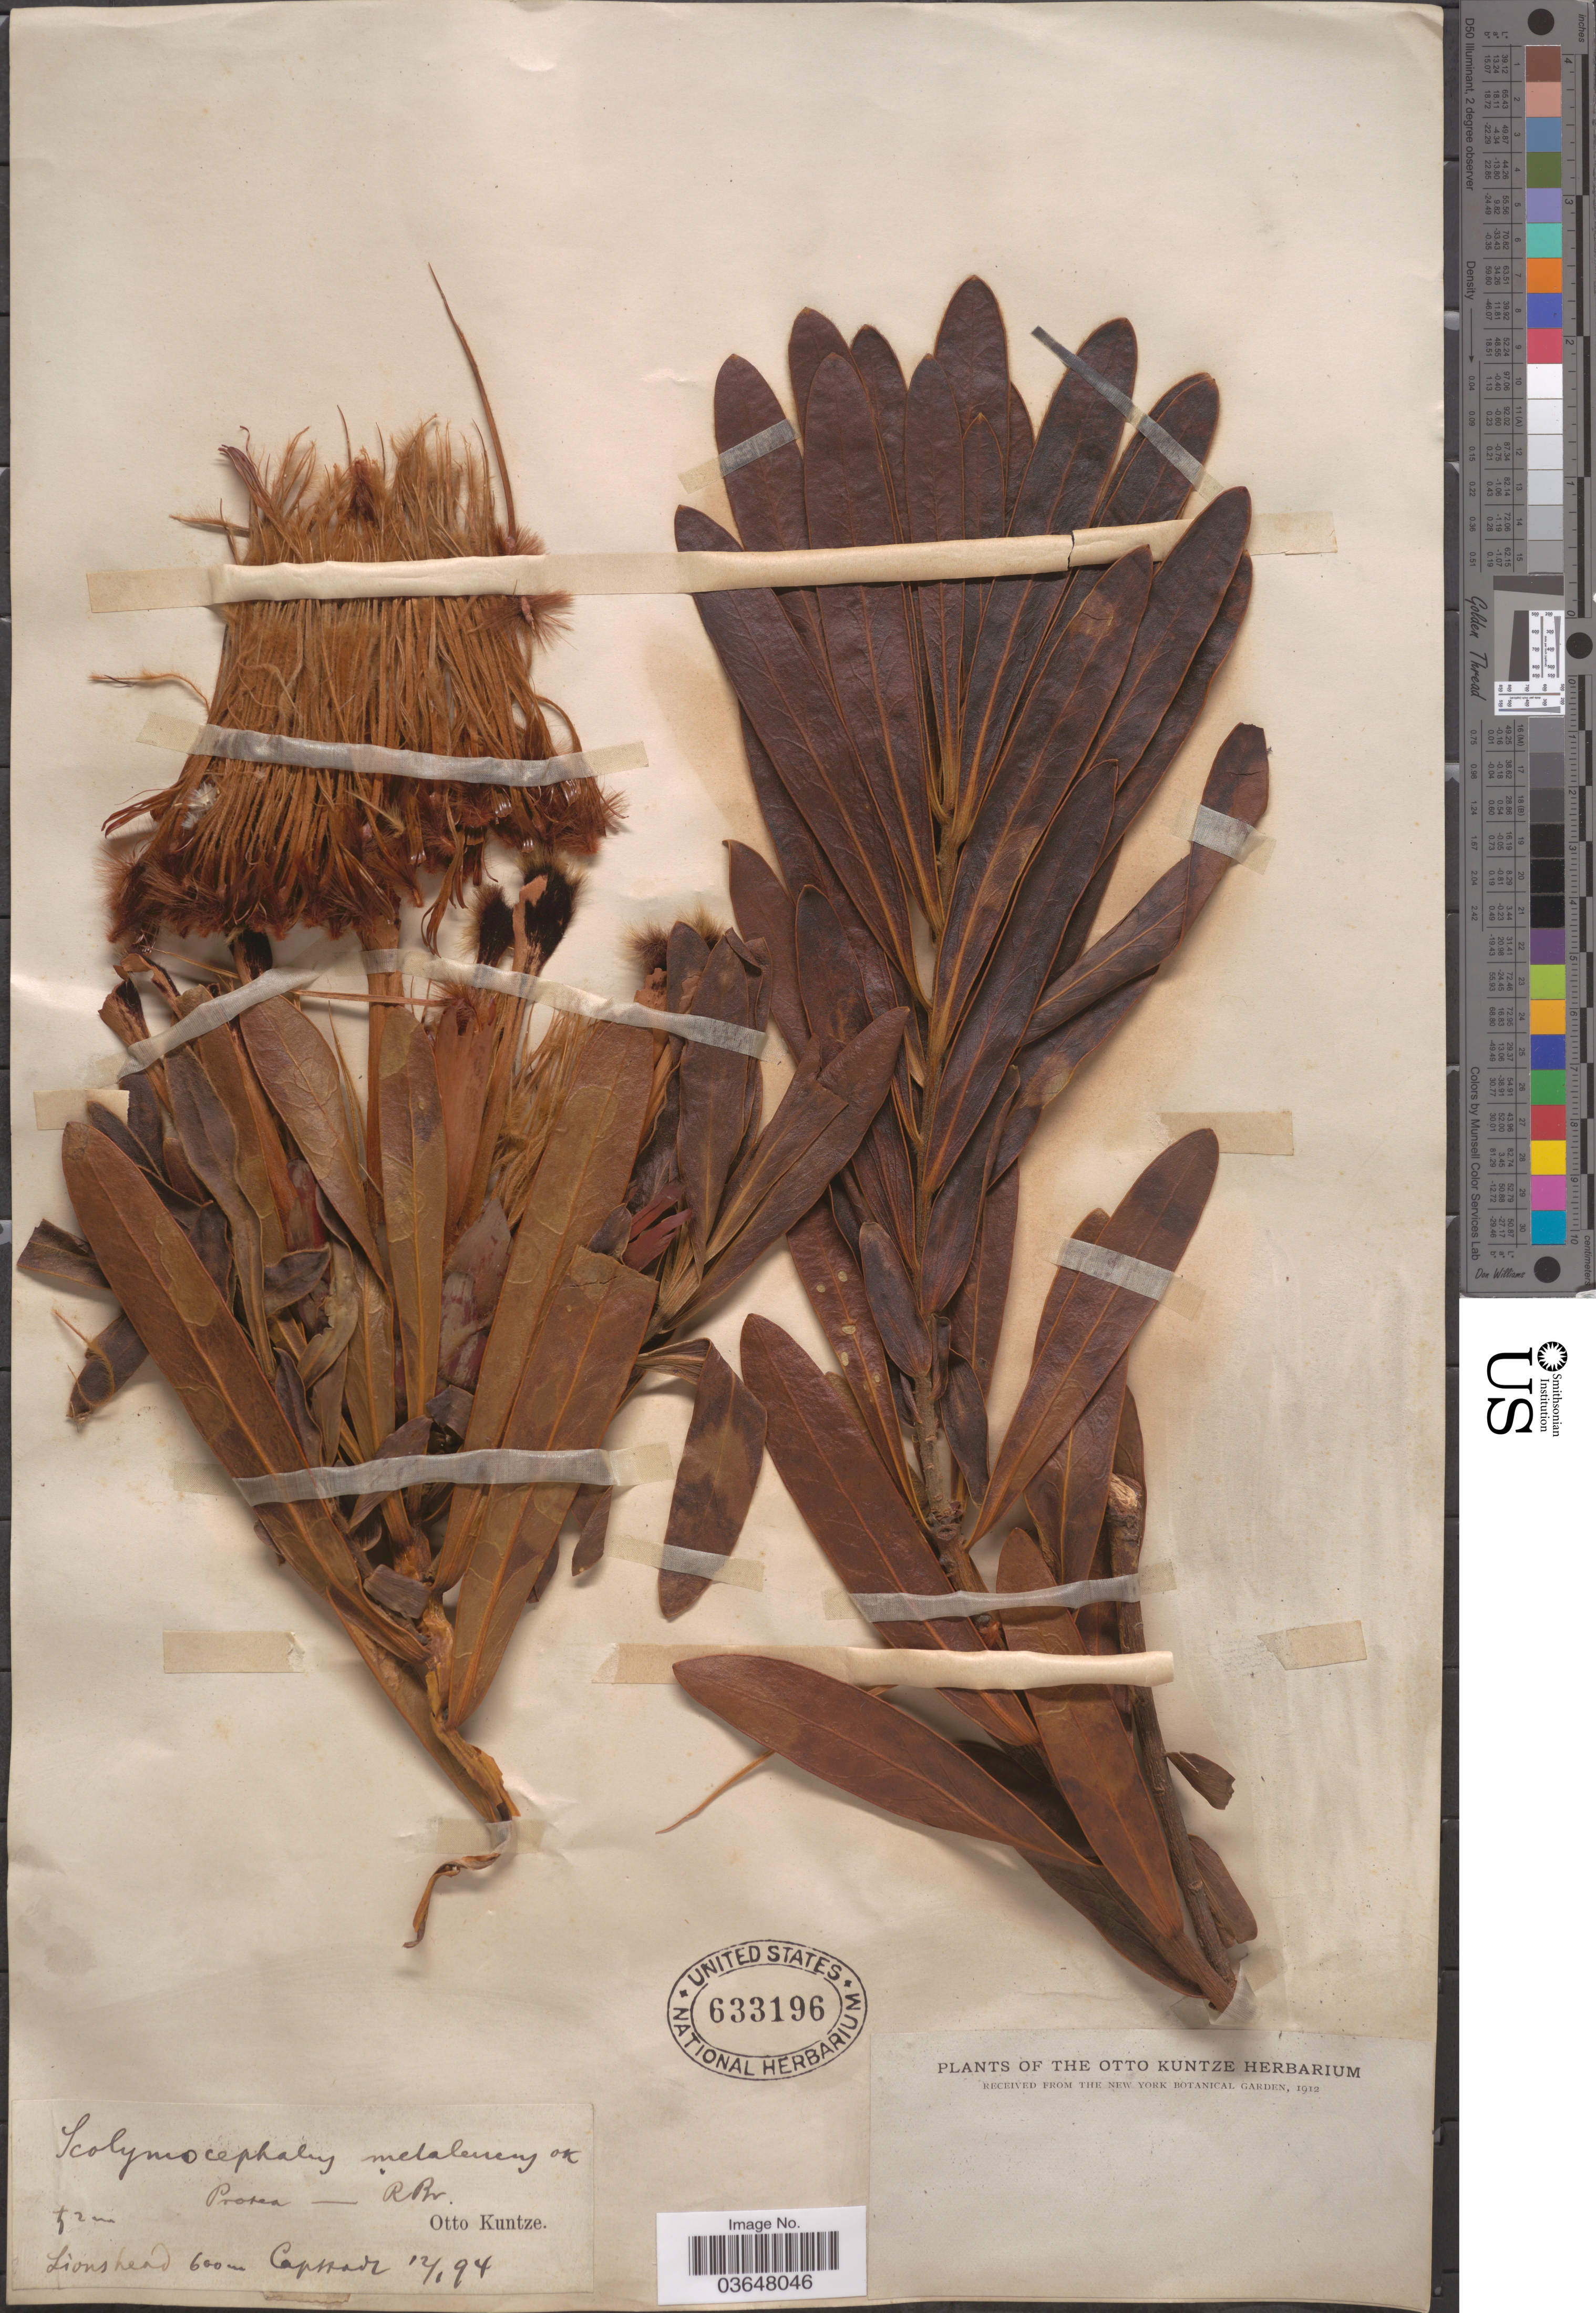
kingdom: Plantae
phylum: Tracheophyta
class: Magnoliopsida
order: Proteales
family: Proteaceae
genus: Protea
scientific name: Protea melaleuca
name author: R. Br.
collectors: C.E.O. Kuntze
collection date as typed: Transcribed d/m/y: 12/1/94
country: South Africa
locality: Lionshead. Capstadt.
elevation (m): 600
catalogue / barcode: US 633196